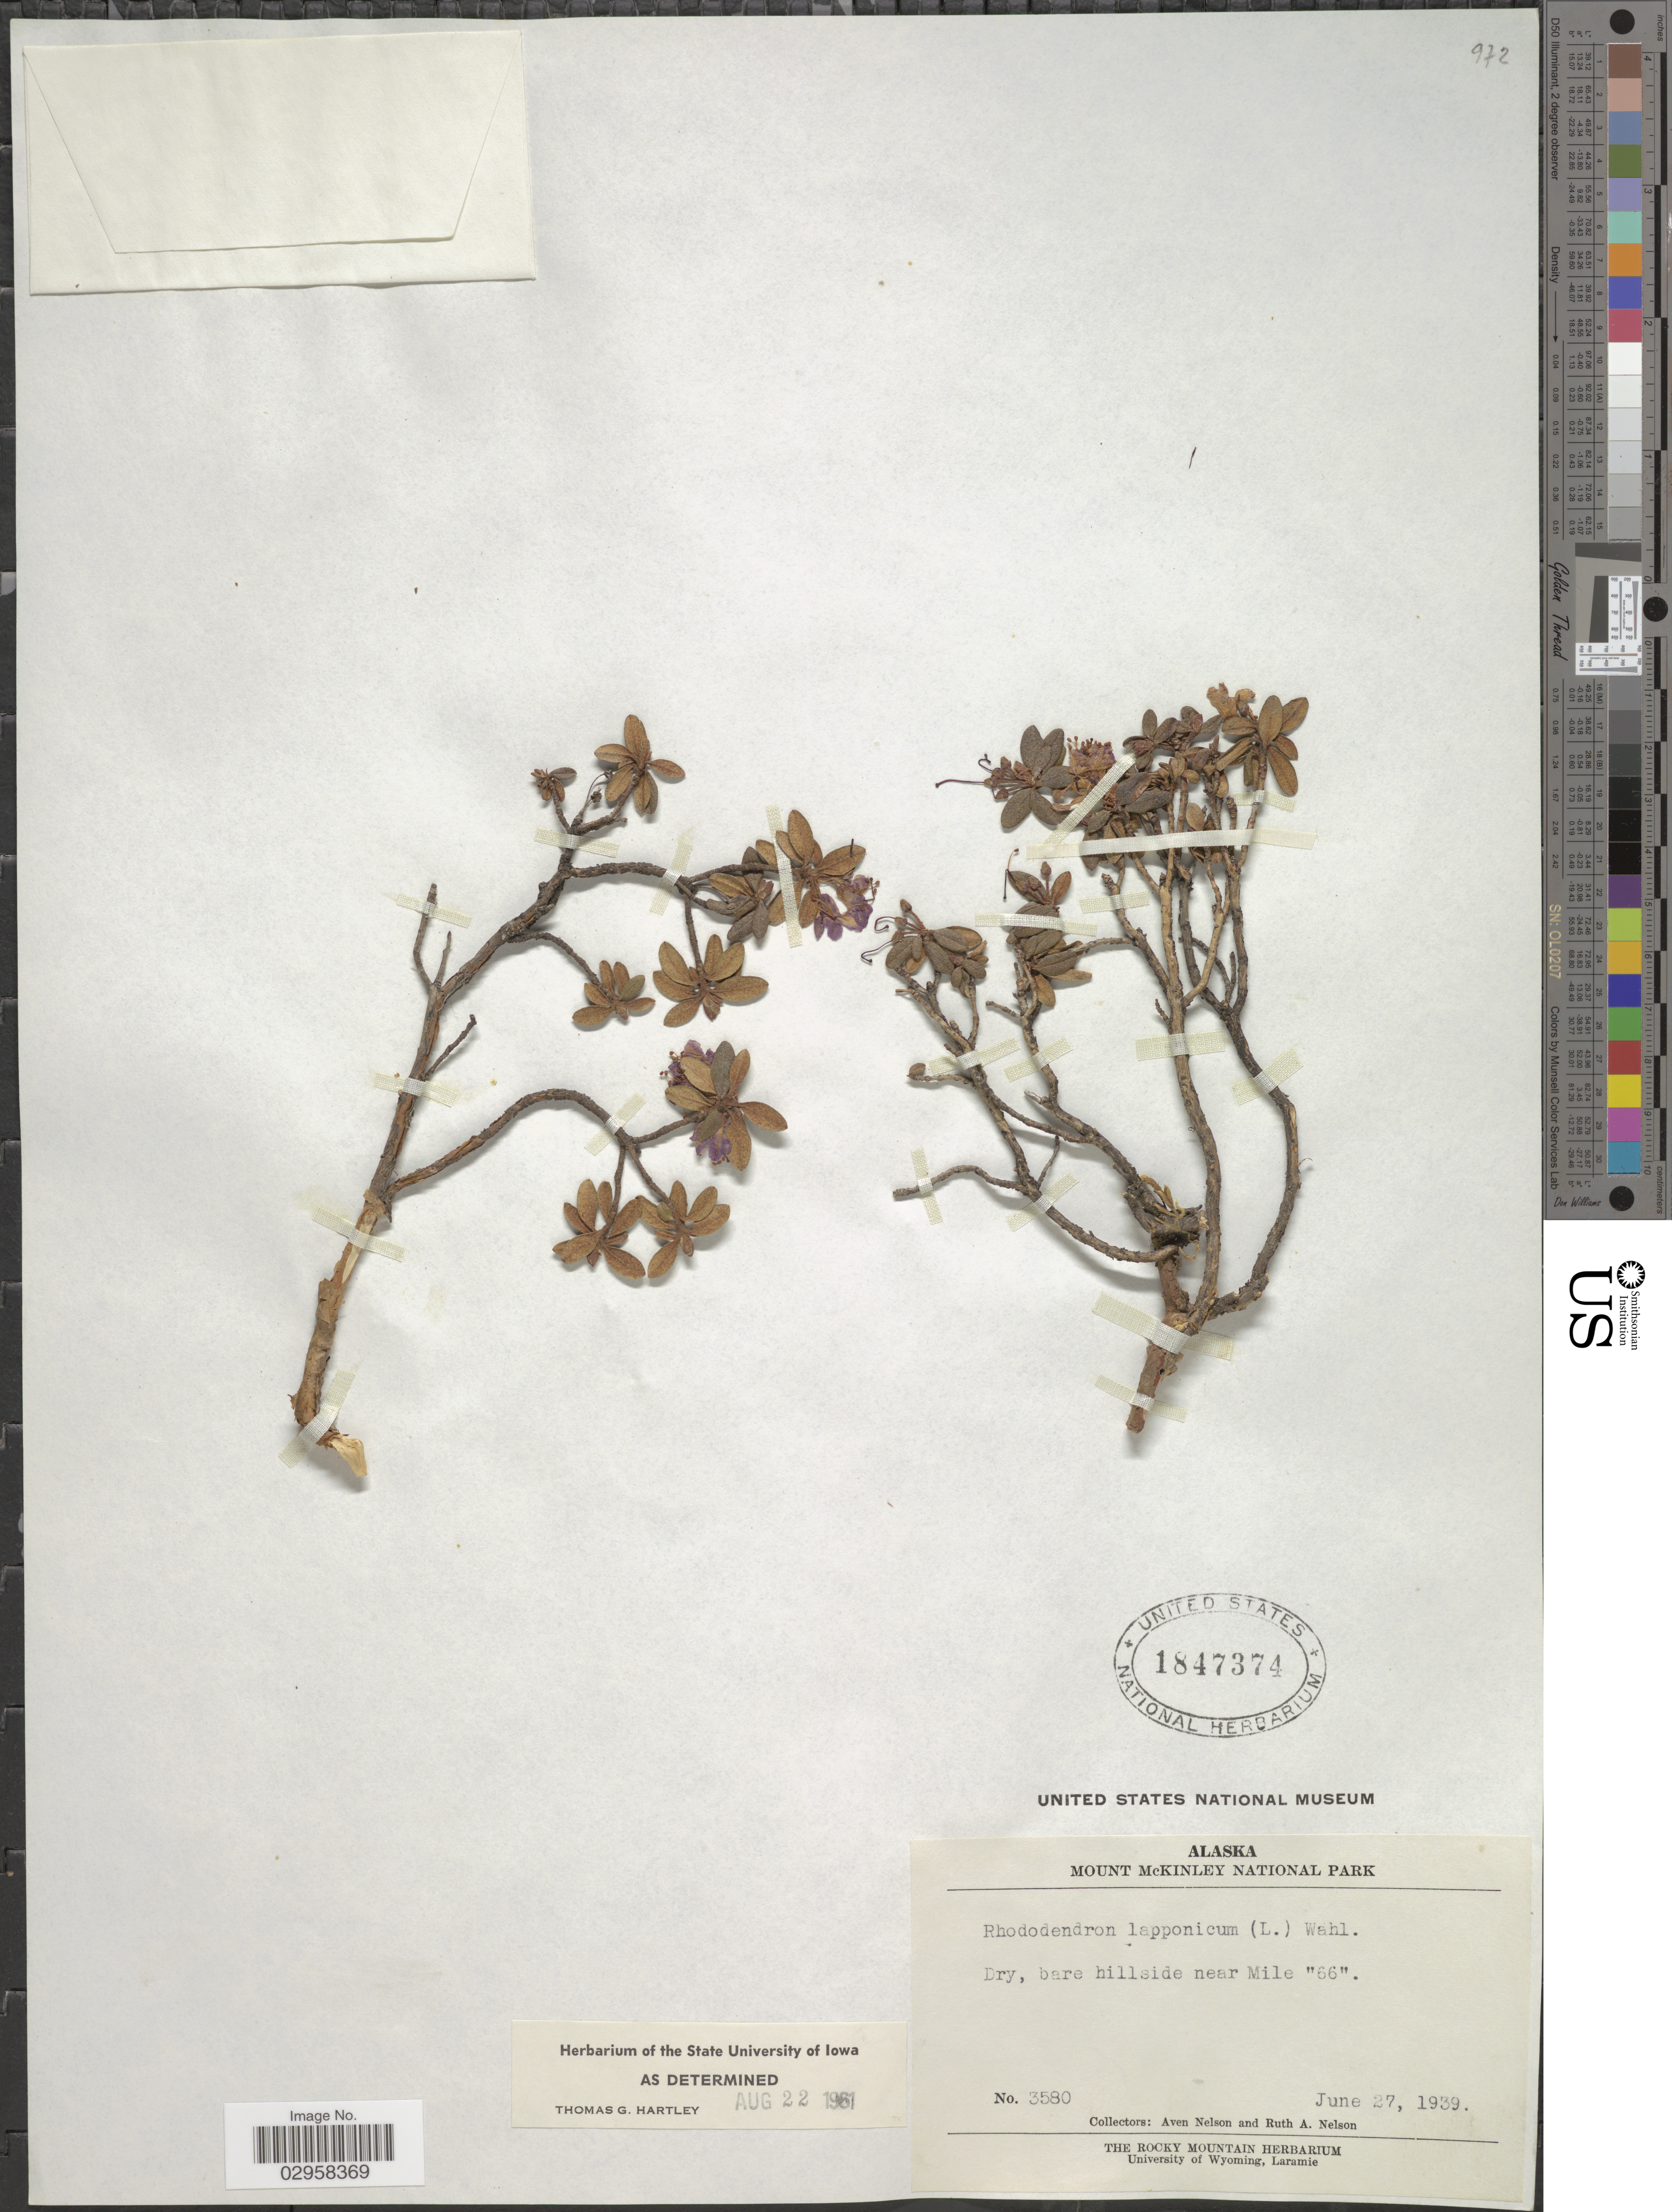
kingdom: Plantae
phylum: Tracheophyta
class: Magnoliopsida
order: Ericales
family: Ericaceae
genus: Rhododendron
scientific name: Rhododendron lapponicum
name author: (L.) Wahlenb.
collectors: A. Nelson & R. A. Nelson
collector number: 3580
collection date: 1939-06-27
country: United States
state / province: Alaska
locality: Mount Mckinley National Park. Dry, bare hillside near Mile "66".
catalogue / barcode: US 1847374